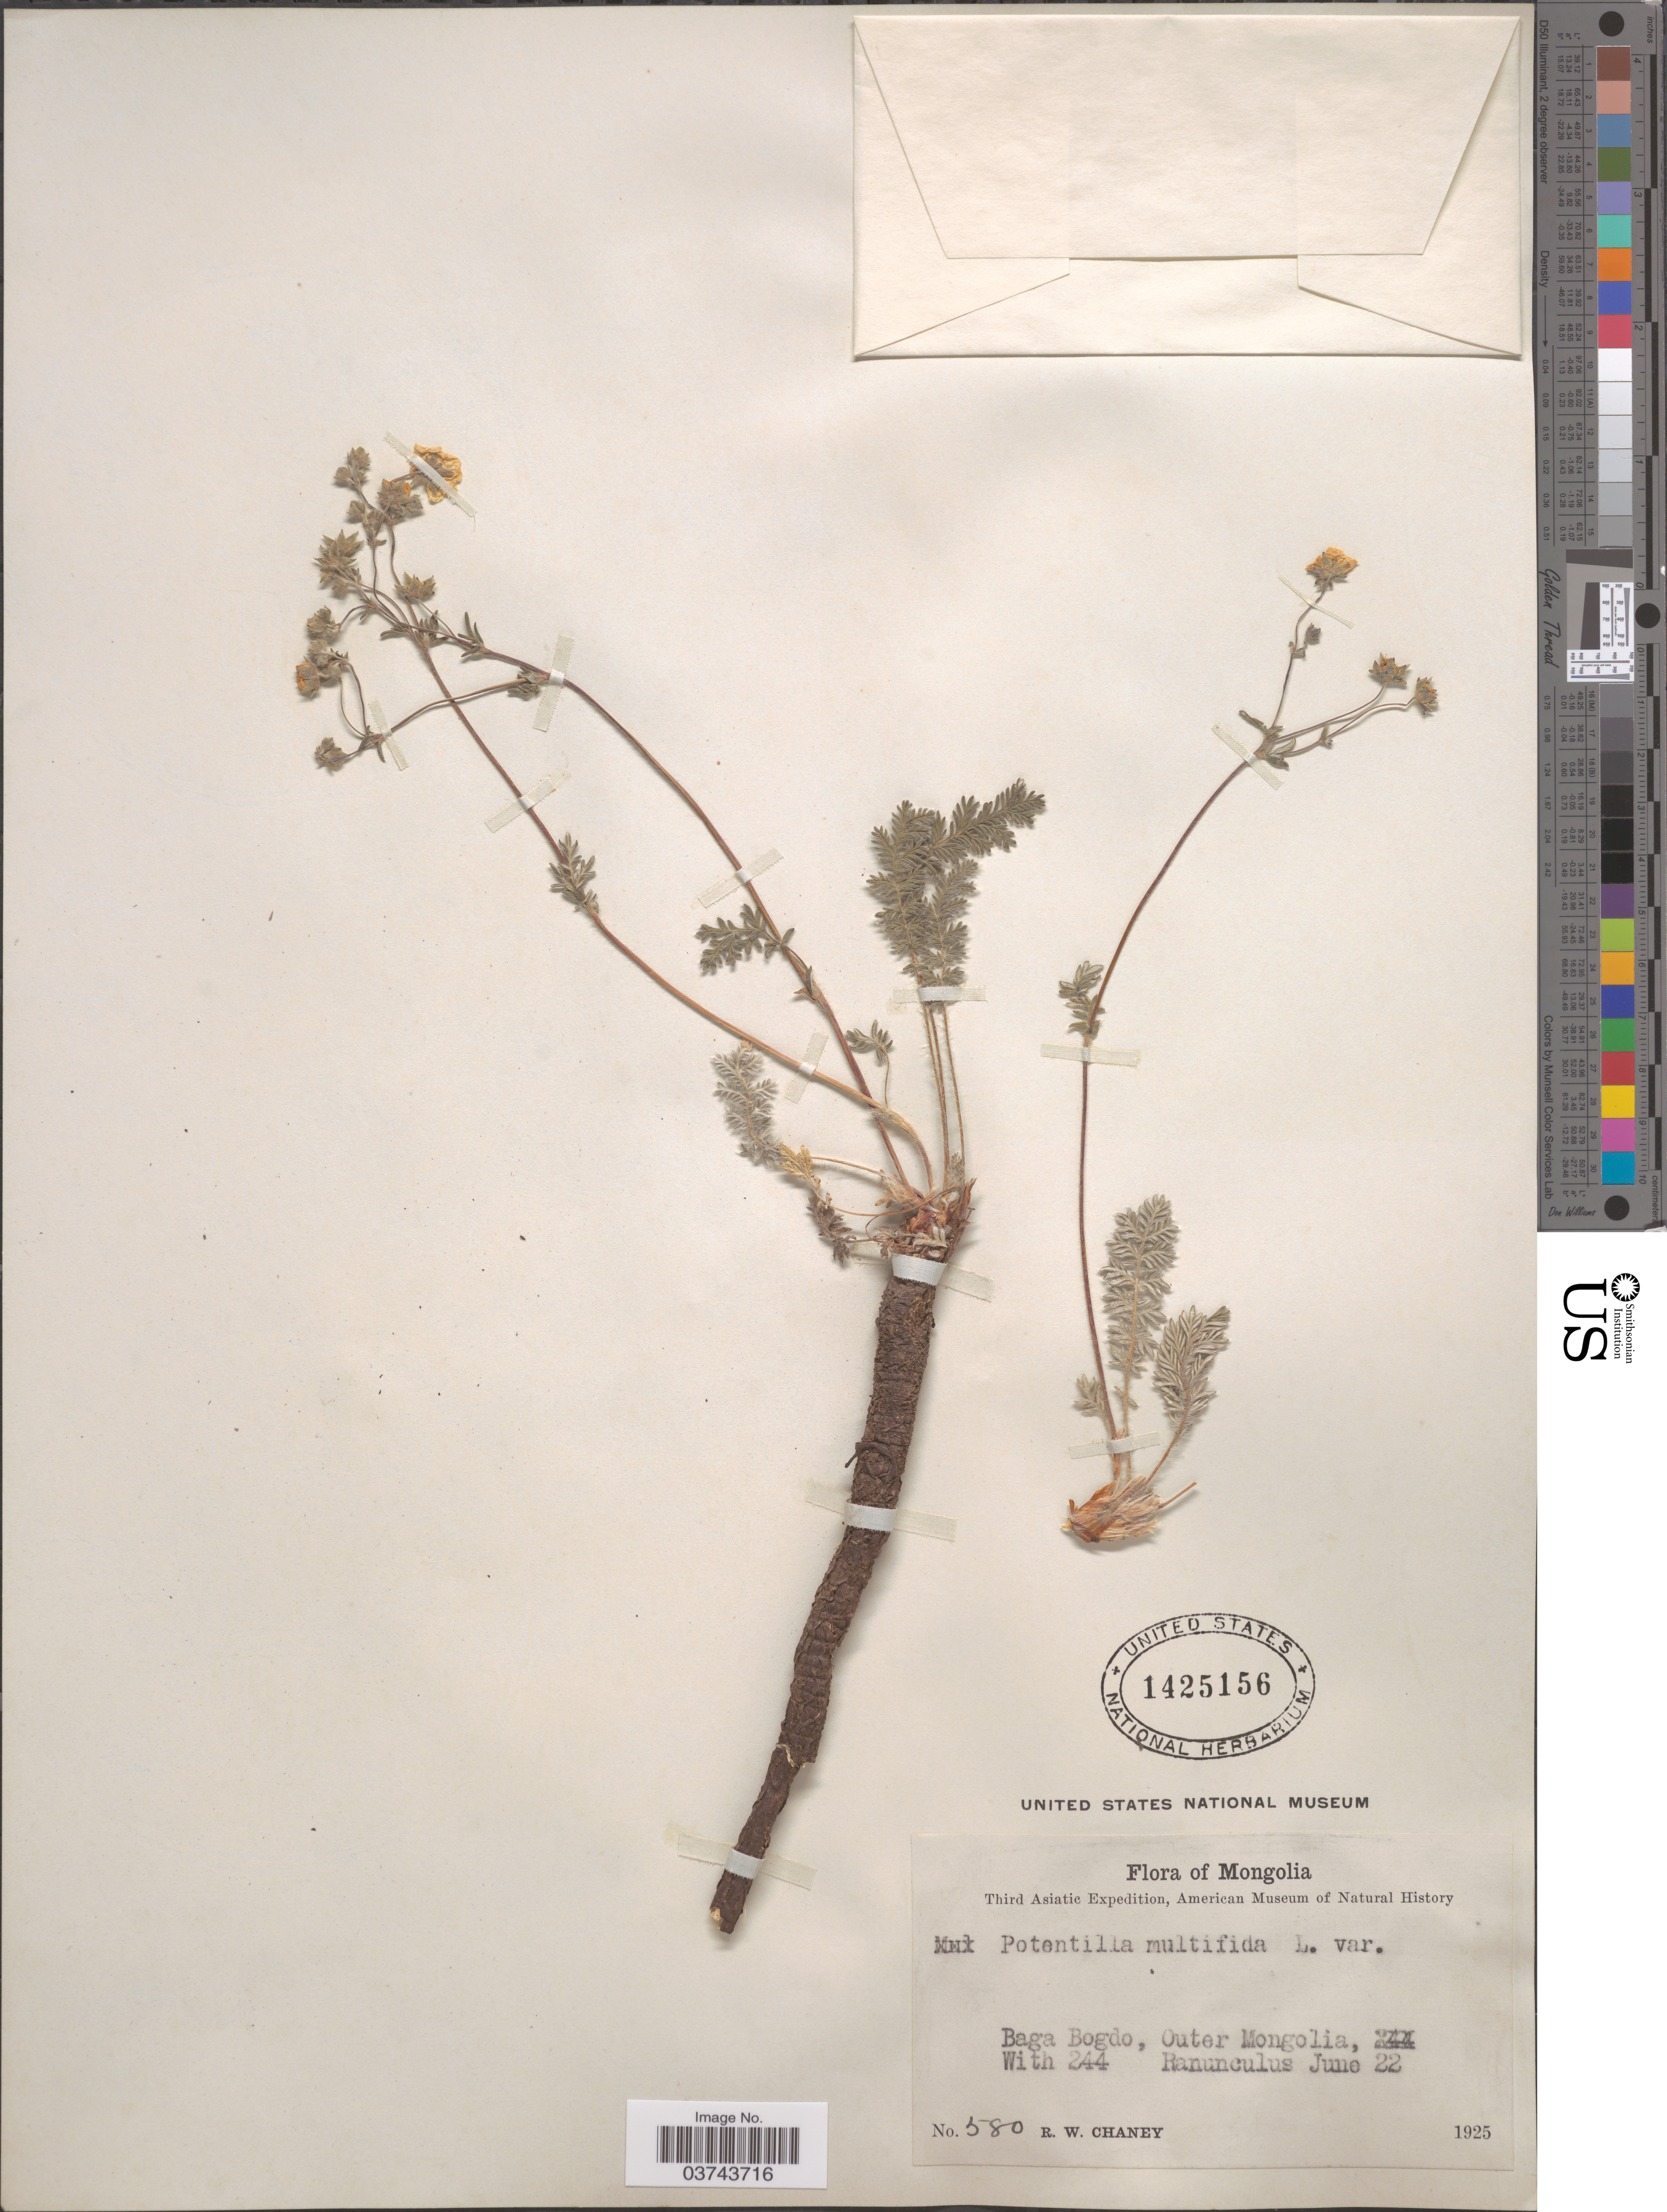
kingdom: Plantae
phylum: Tracheophyta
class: Magnoliopsida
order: Rosales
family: Rosaceae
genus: Potentilla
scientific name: Potentilla multifida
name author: L.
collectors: R. Chaney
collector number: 580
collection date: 1925-06-22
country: Mongolia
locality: Baga Bogdo, Outer Mongolia, 44 With 244.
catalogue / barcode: US 1425156